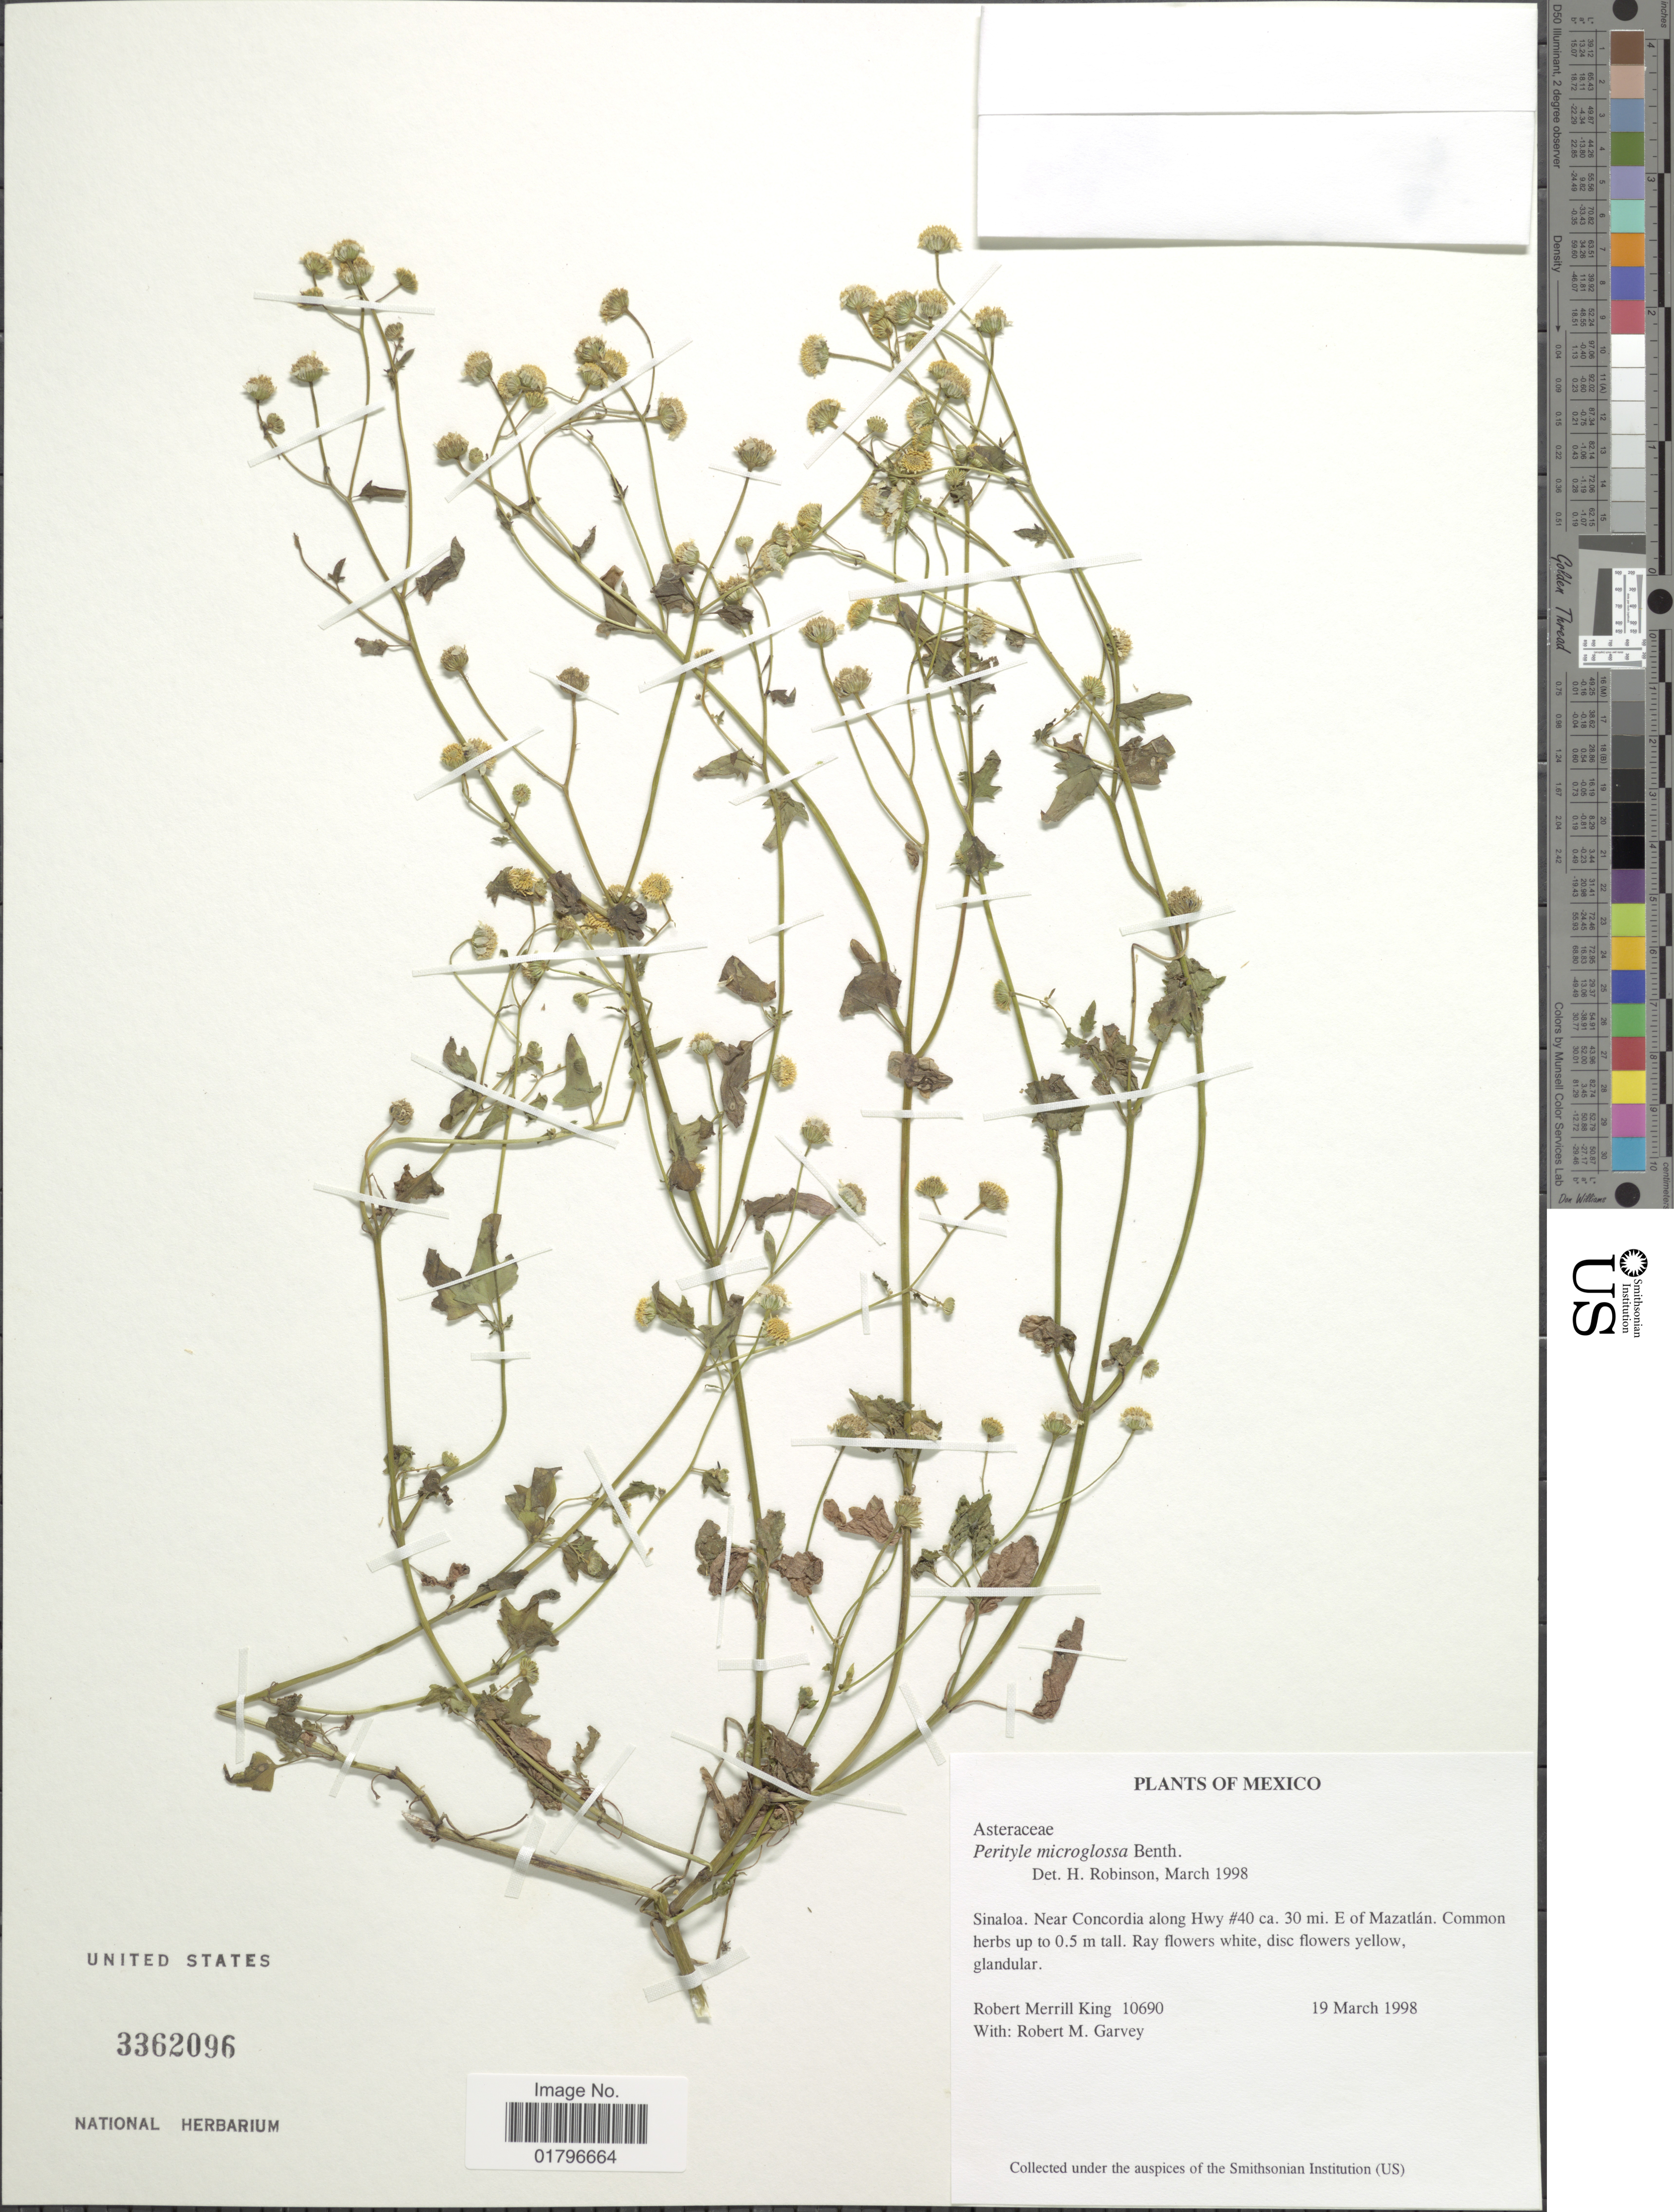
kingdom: Plantae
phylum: Tracheophyta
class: Magnoliopsida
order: Asterales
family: Asteraceae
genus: Perityle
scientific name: Perityle microglossa var. microglossa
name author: Benth.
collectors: R. M. King & R. Garvey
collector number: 10690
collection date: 1998-03-19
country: Mexico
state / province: Sinaloa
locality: Sinaloa. Near Concordia along Hwy #40 ca. 30 mi. E of Mazatlán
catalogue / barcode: US 3362096